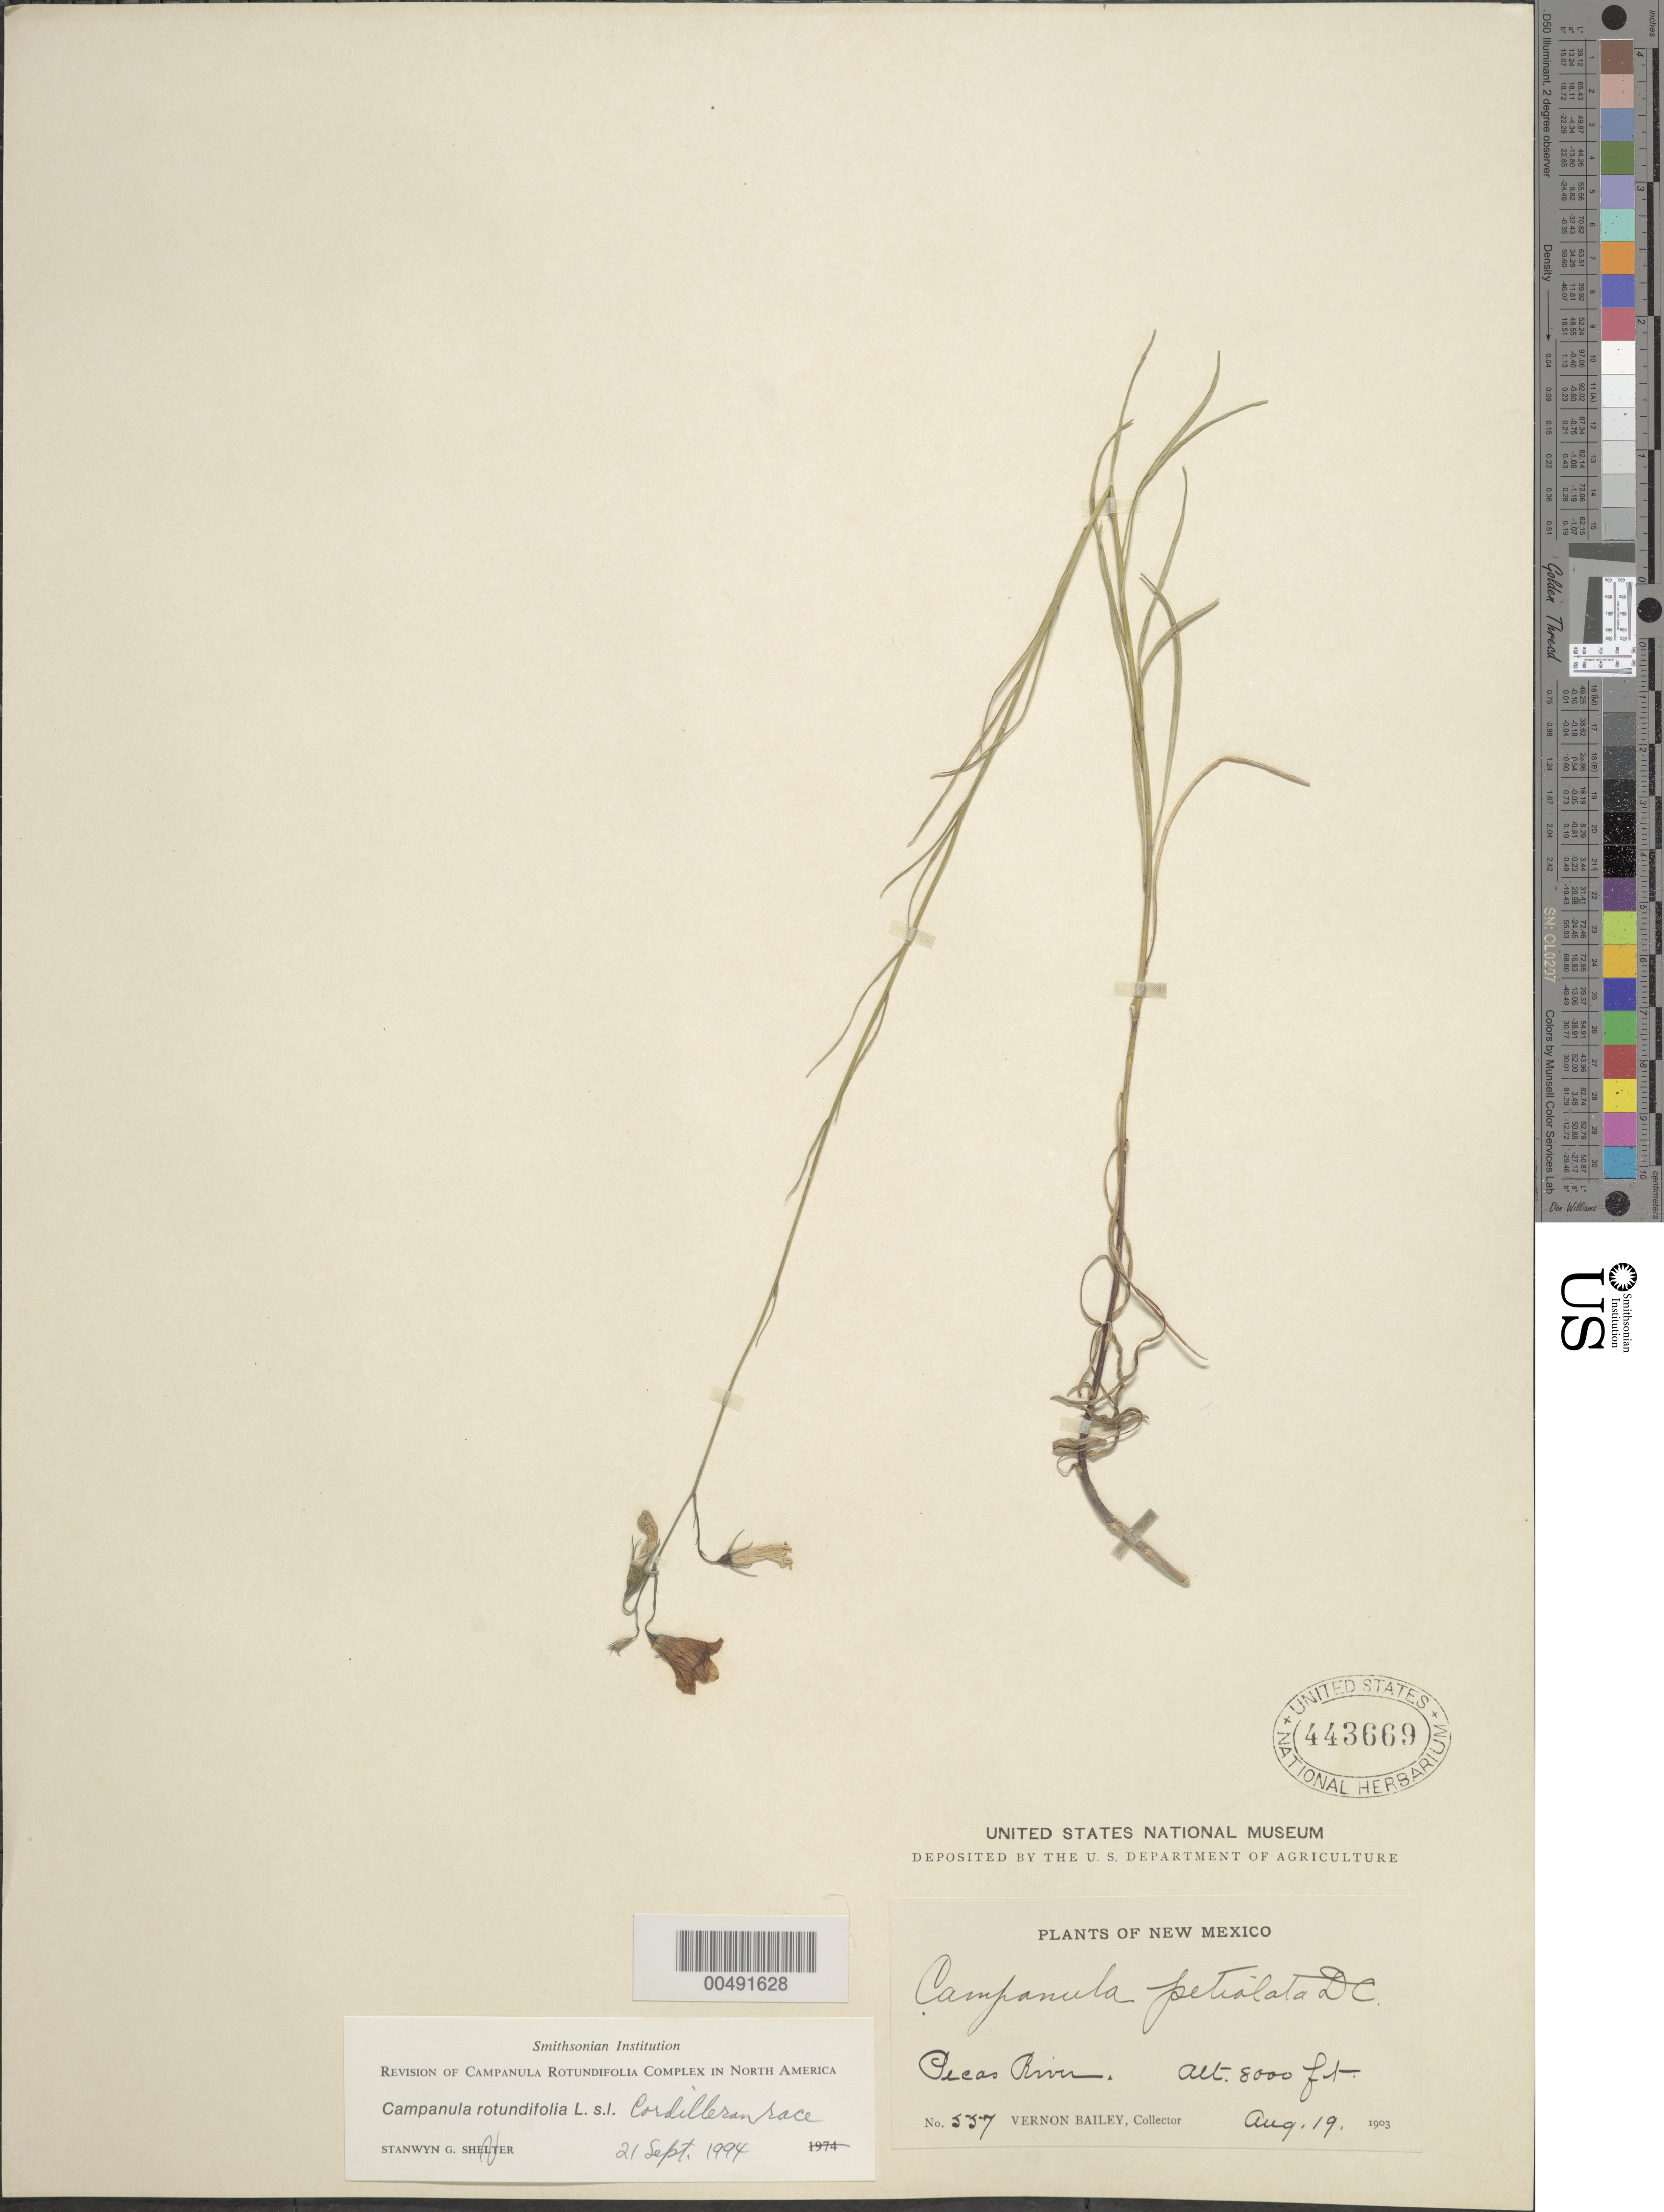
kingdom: Plantae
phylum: Tracheophyta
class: Magnoliopsida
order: Asterales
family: Campanulaceae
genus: Campanula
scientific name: Campanula rotundifolia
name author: L.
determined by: Shetler, Stanwyn G., (US), NMNH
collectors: V. O. Bailey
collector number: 557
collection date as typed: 19 Aug 1903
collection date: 1903-08-19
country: United States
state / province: New Mexico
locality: Pecos River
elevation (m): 2438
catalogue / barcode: US 443669